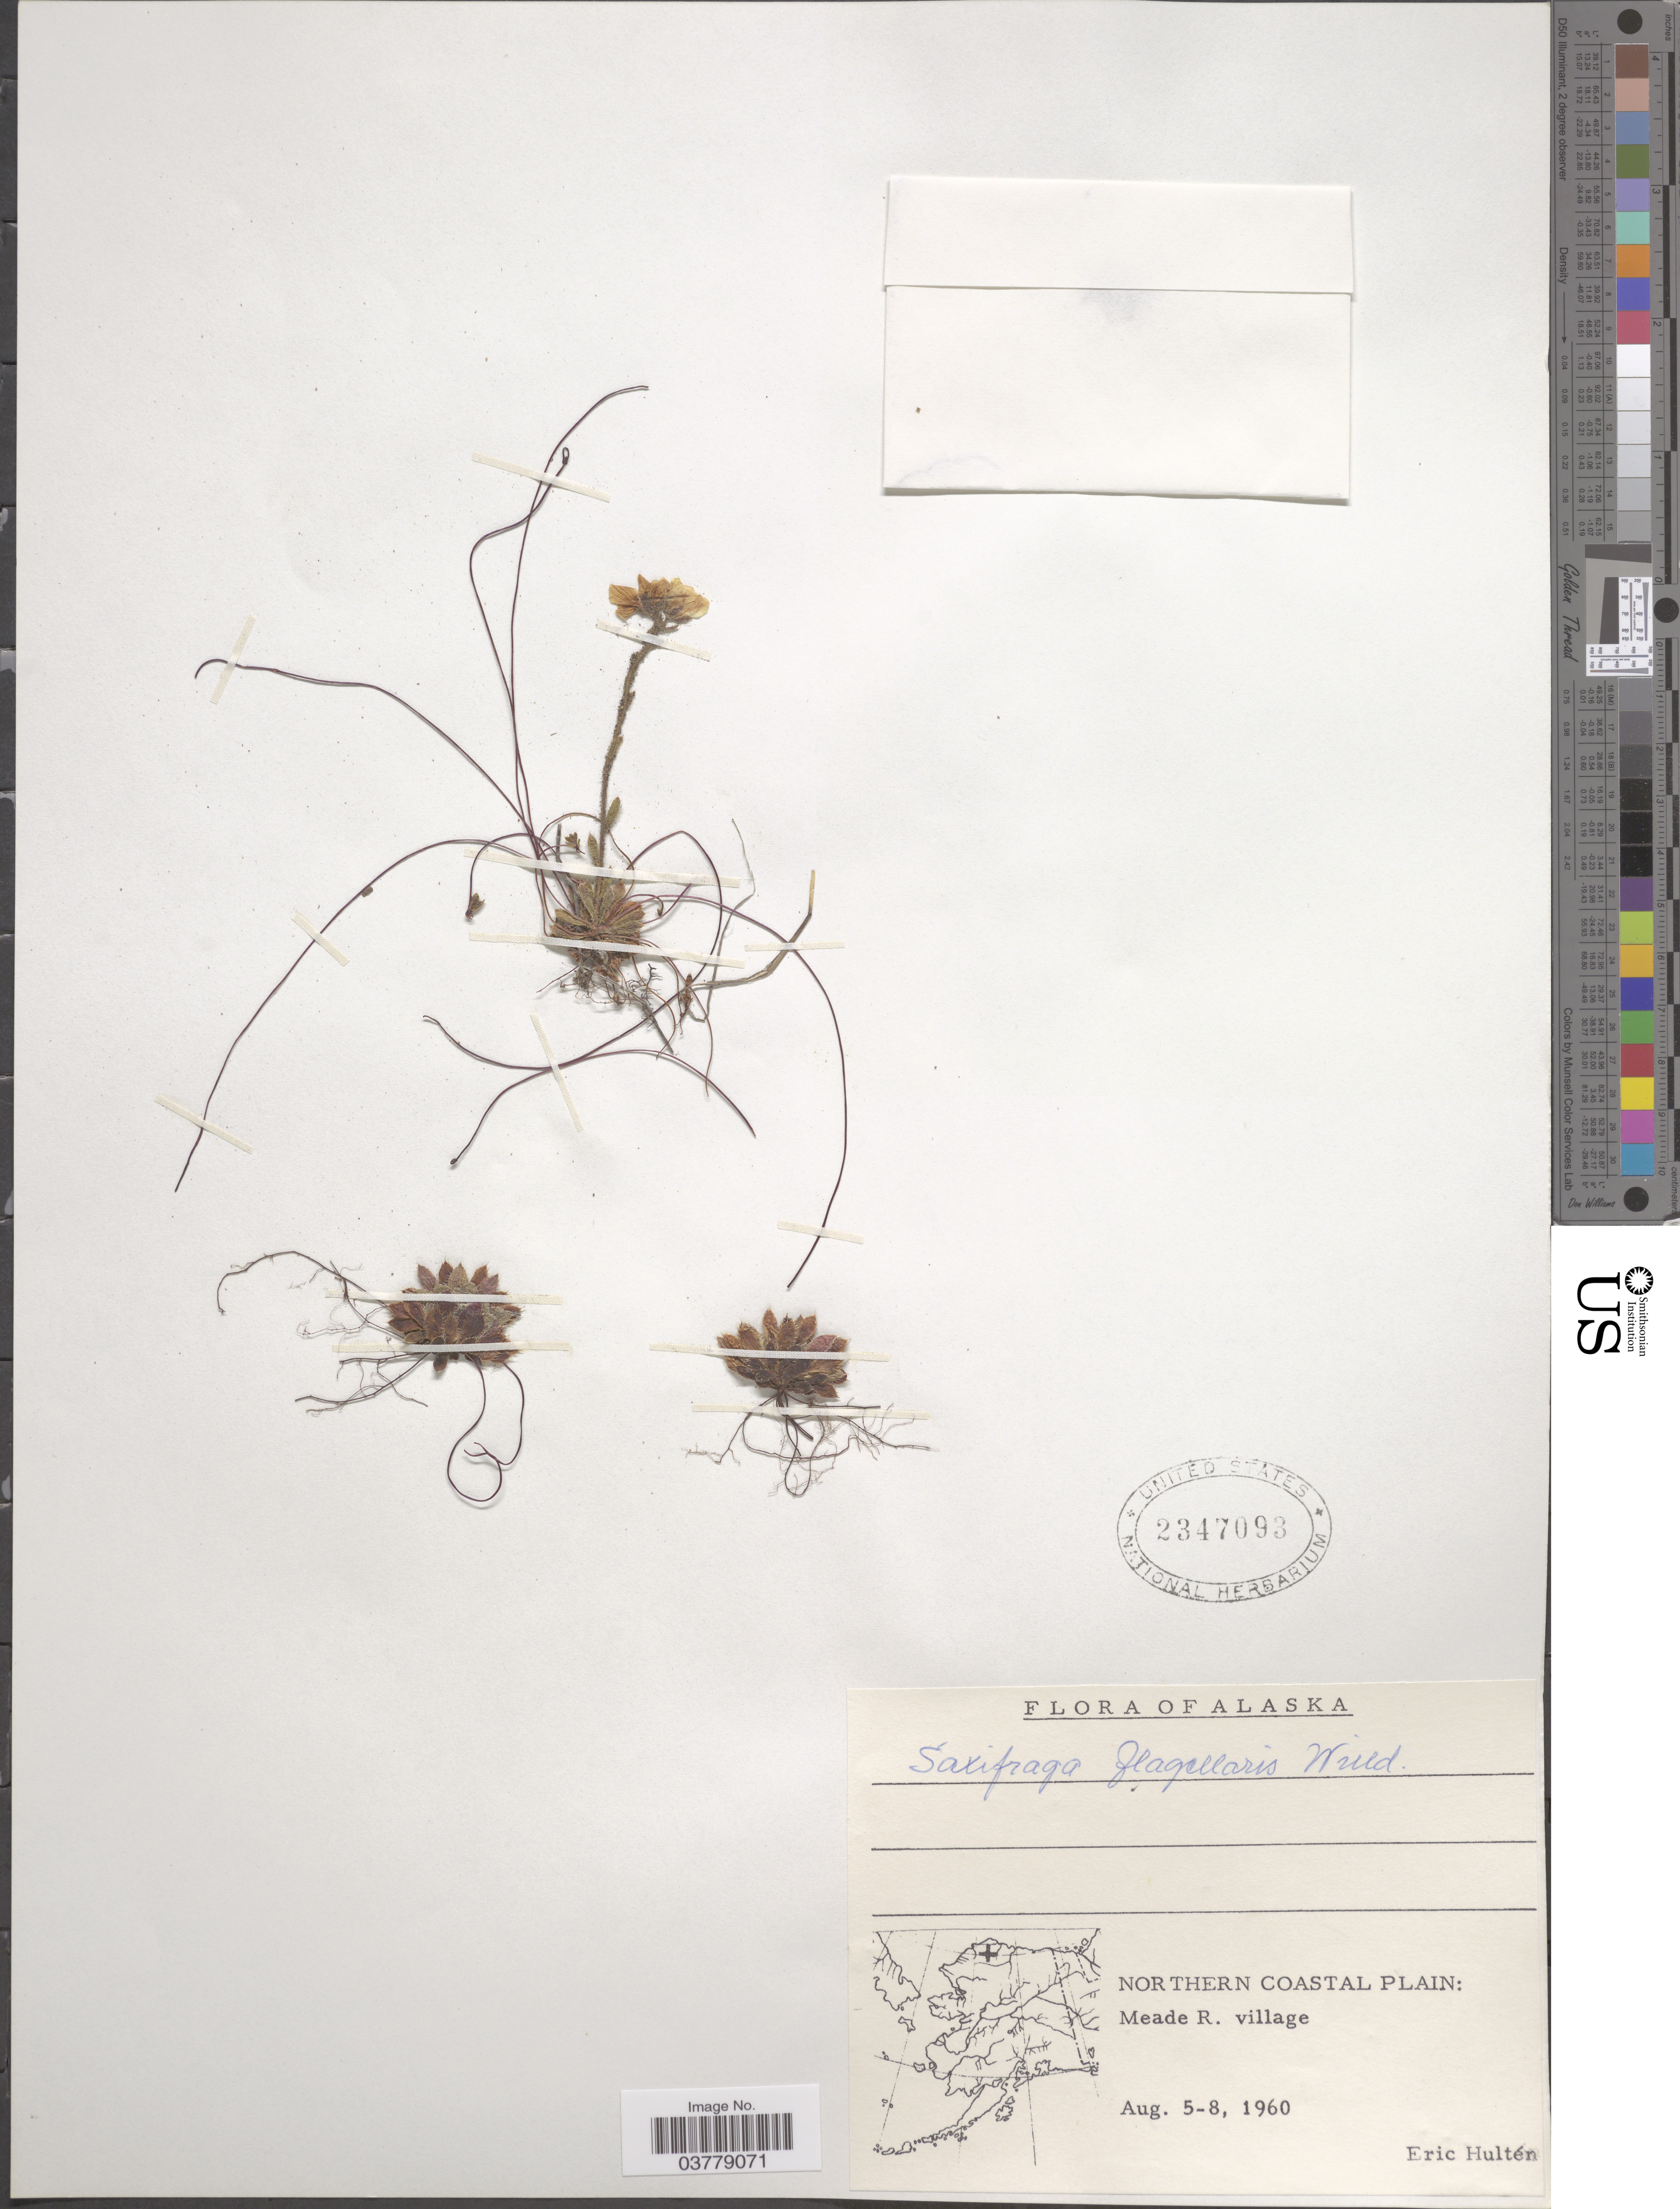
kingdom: Plantae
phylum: Tracheophyta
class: Magnoliopsida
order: Saxifragales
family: Saxifragaceae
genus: Saxifraga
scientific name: Saxifraga flagellaris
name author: Willd. ex Sternb.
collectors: E. G. Hultén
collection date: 1960-08-05/1960-08-08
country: United States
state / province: Alaska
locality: Northern Coastal Plain: Meade R. village.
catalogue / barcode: US 2347093